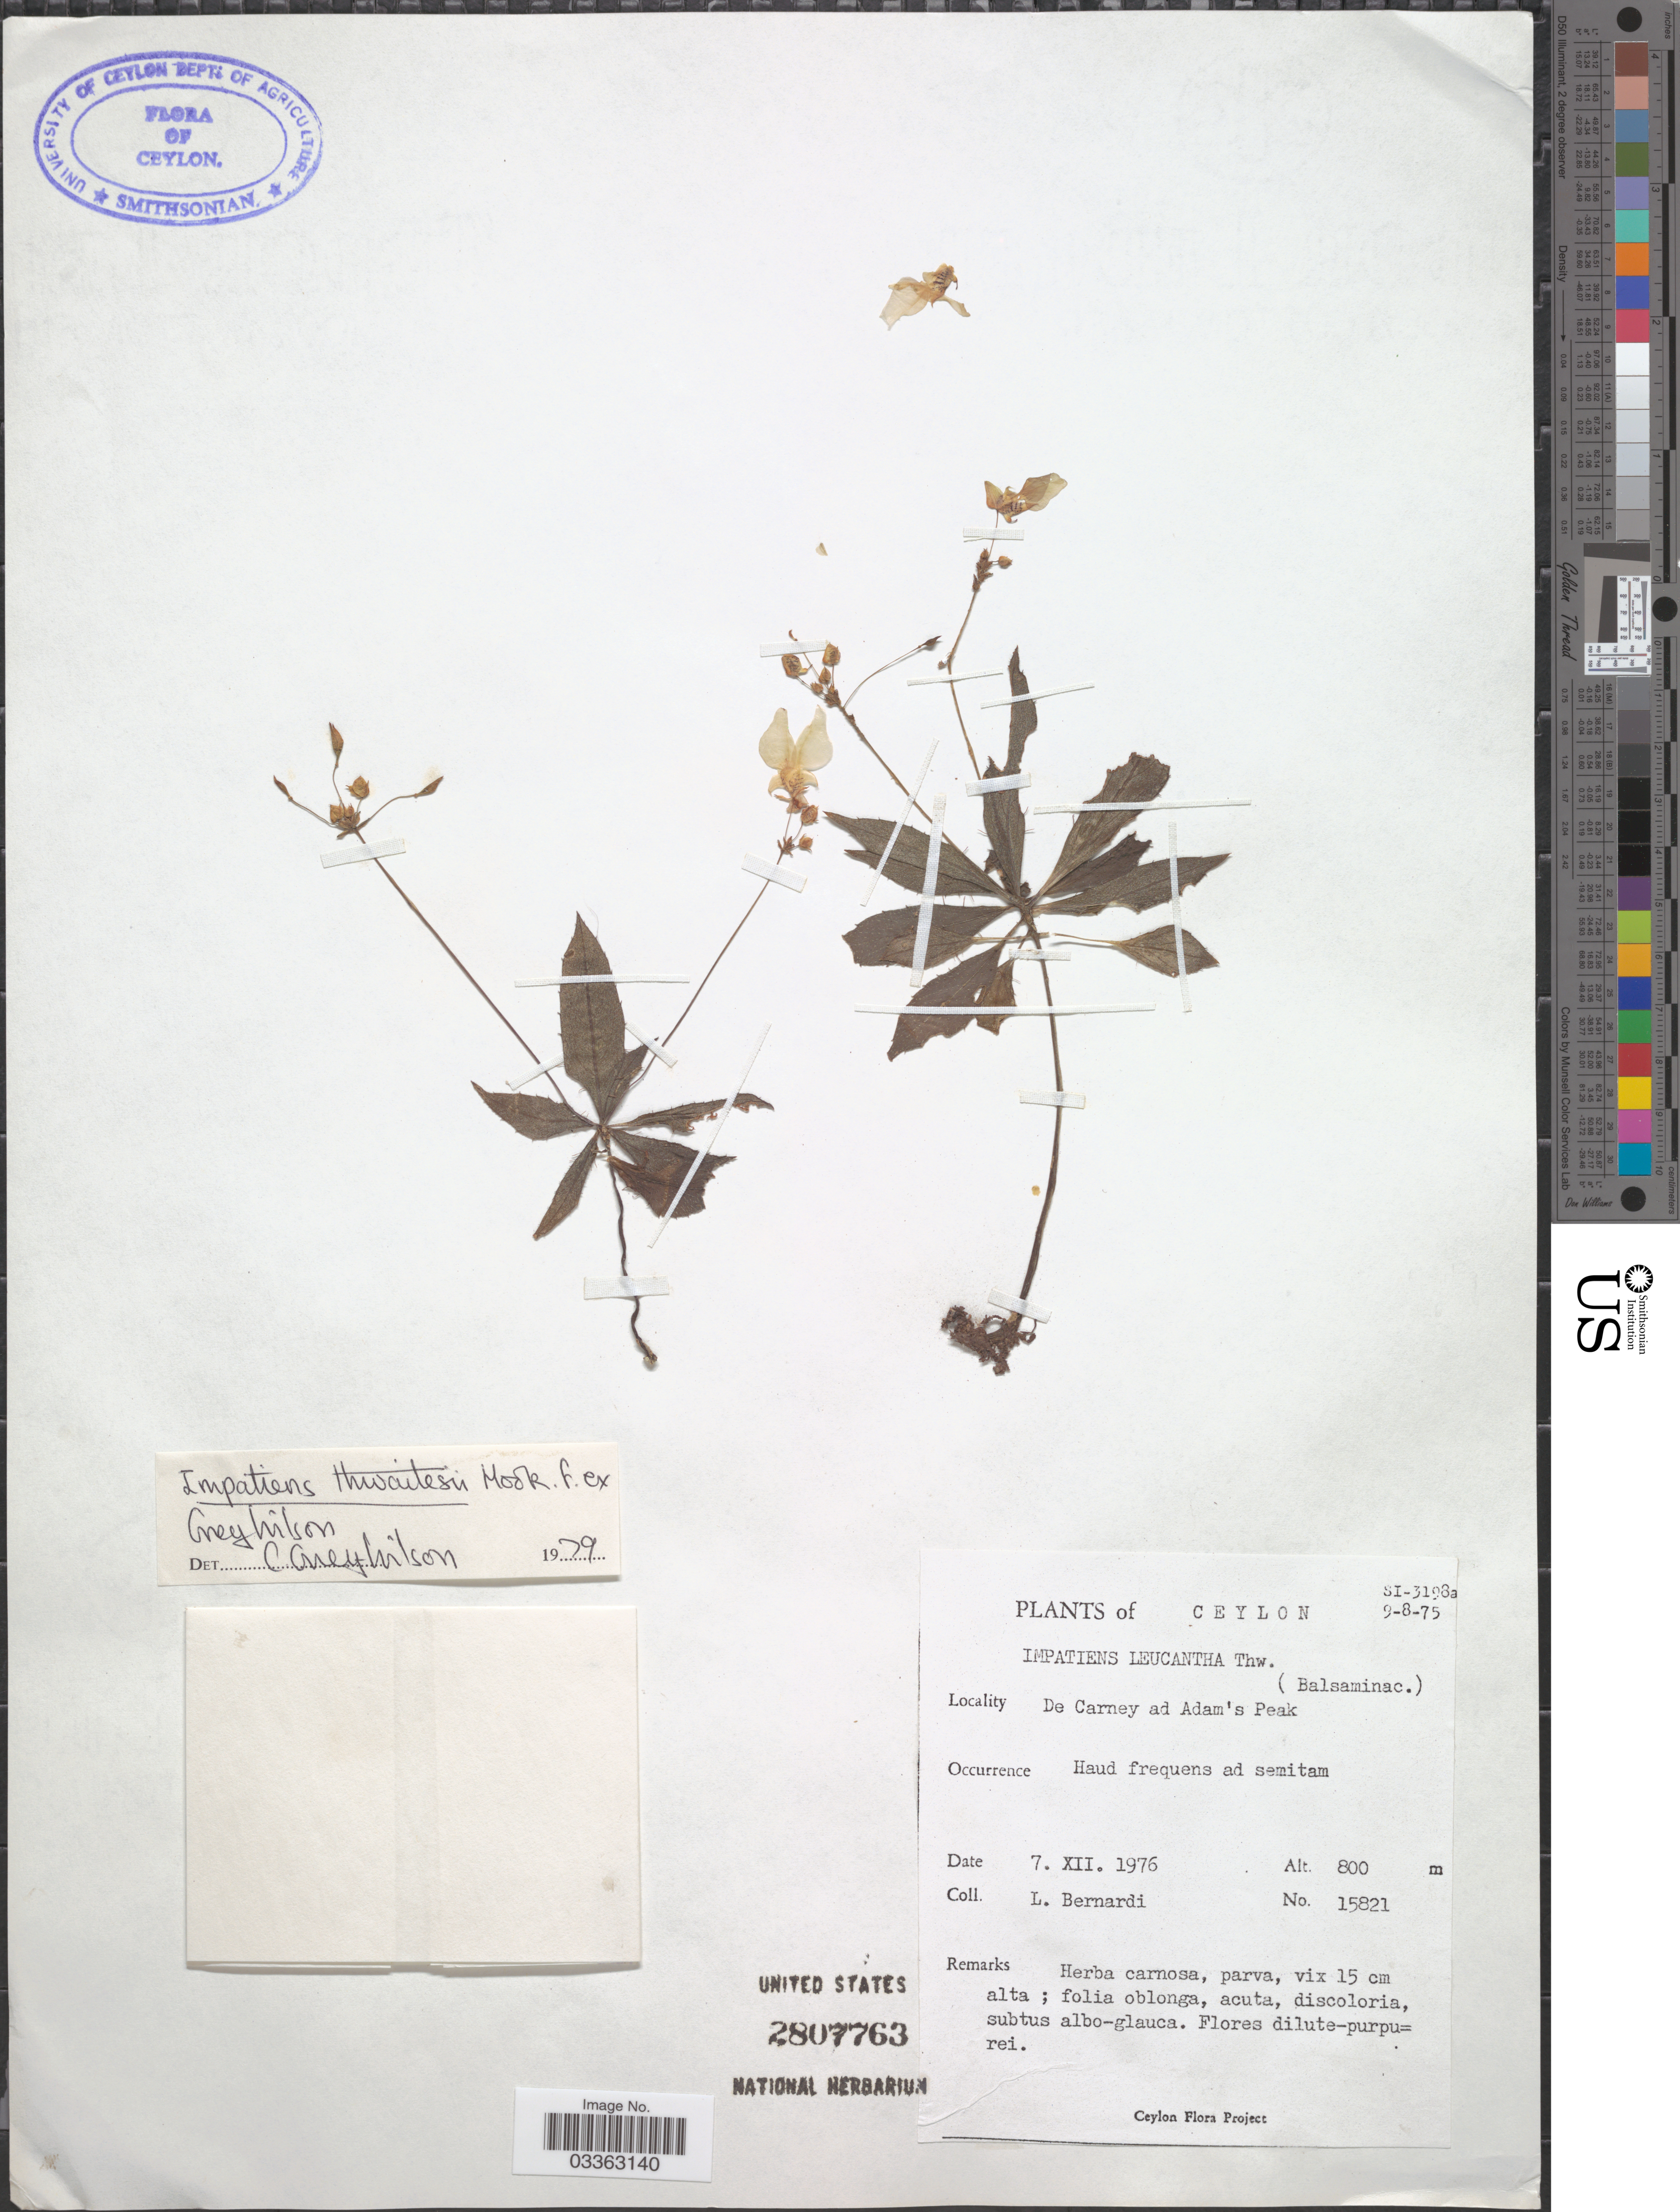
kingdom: Plantae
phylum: Tracheophyta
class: Magnoliopsida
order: Ericales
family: Balsaminaceae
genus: Impatiens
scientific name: Impatiens thwaitesii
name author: Hook. f. ex Grey-Wilson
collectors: L. Bernardi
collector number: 15821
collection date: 1976-12-07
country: Sri Lanka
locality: Ceylon, De Carney ad Adam's Peak.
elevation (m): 800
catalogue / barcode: US 2807763